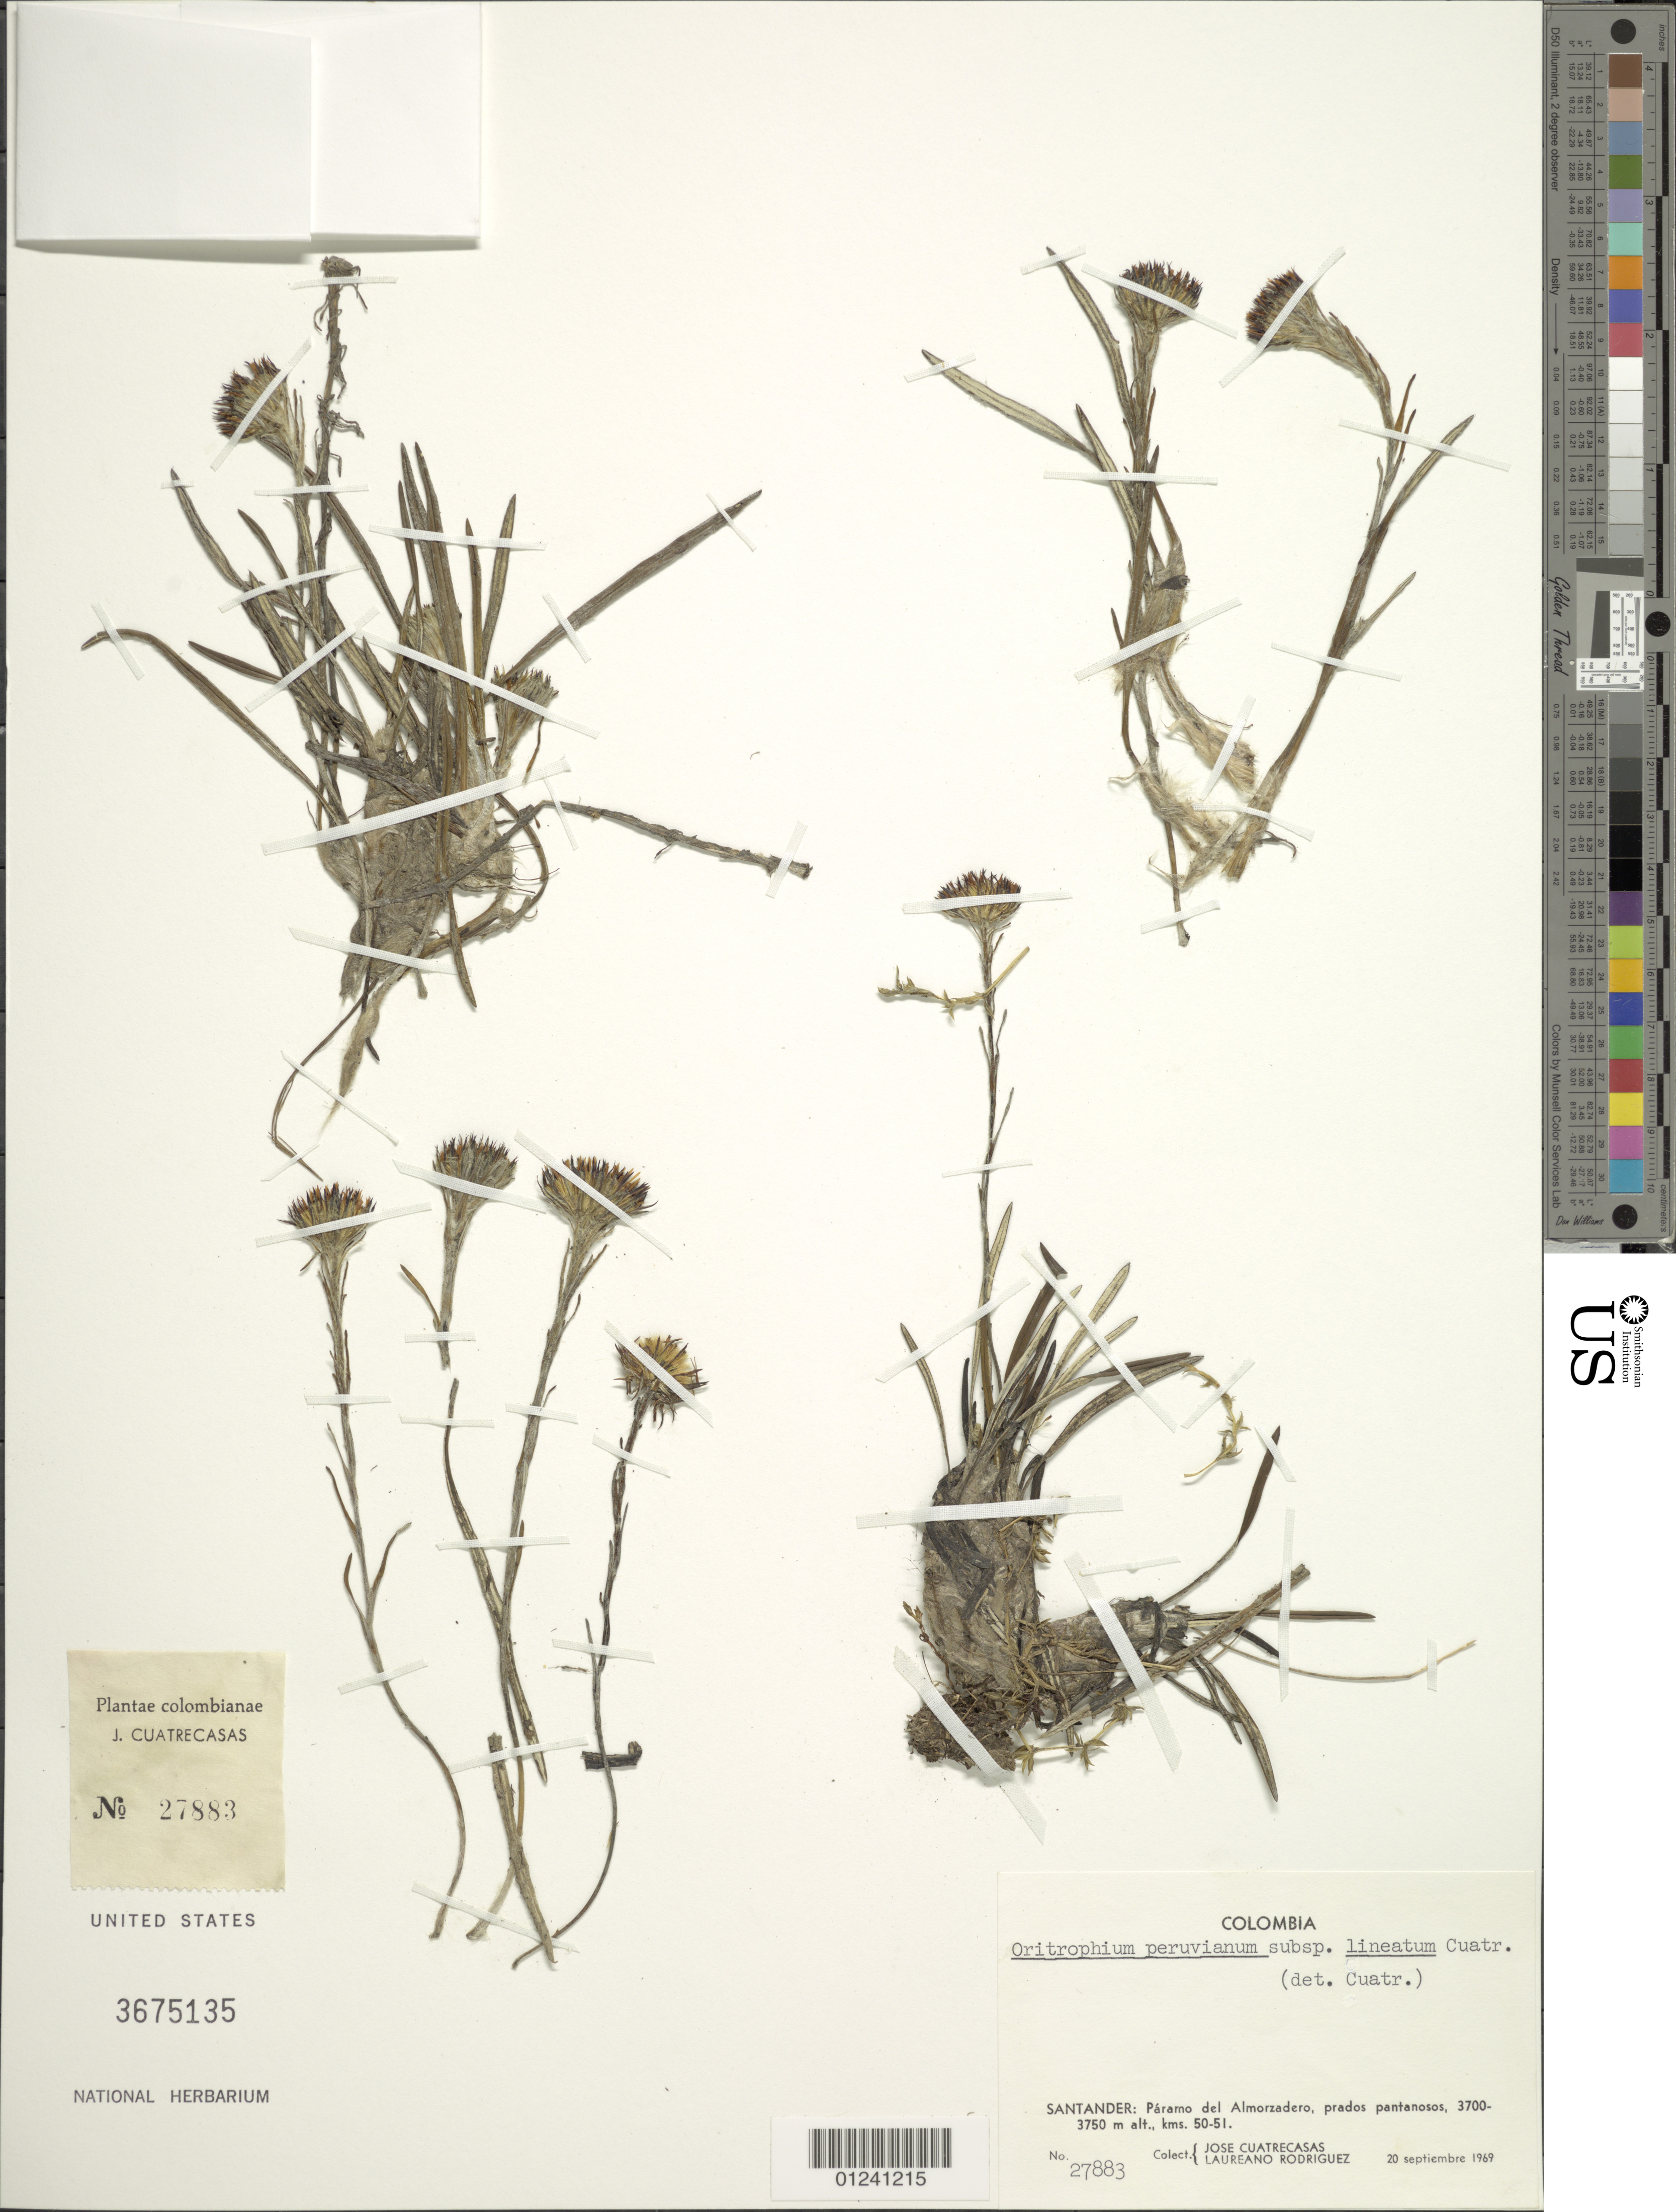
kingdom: Plantae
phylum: Tracheophyta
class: Magnoliopsida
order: Asterales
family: Asteraceae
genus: Oritrophium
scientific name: Oritrophium peruvianum subsp. lineatum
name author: (Cuatrec.) Cuatrec.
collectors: J. Cuatrecasas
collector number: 27883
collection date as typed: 20-Sep-69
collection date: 1969-09-20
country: Colombia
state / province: Santander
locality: Páramo del Almorzadero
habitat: prados pantanosos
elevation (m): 3700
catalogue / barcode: US 3675135